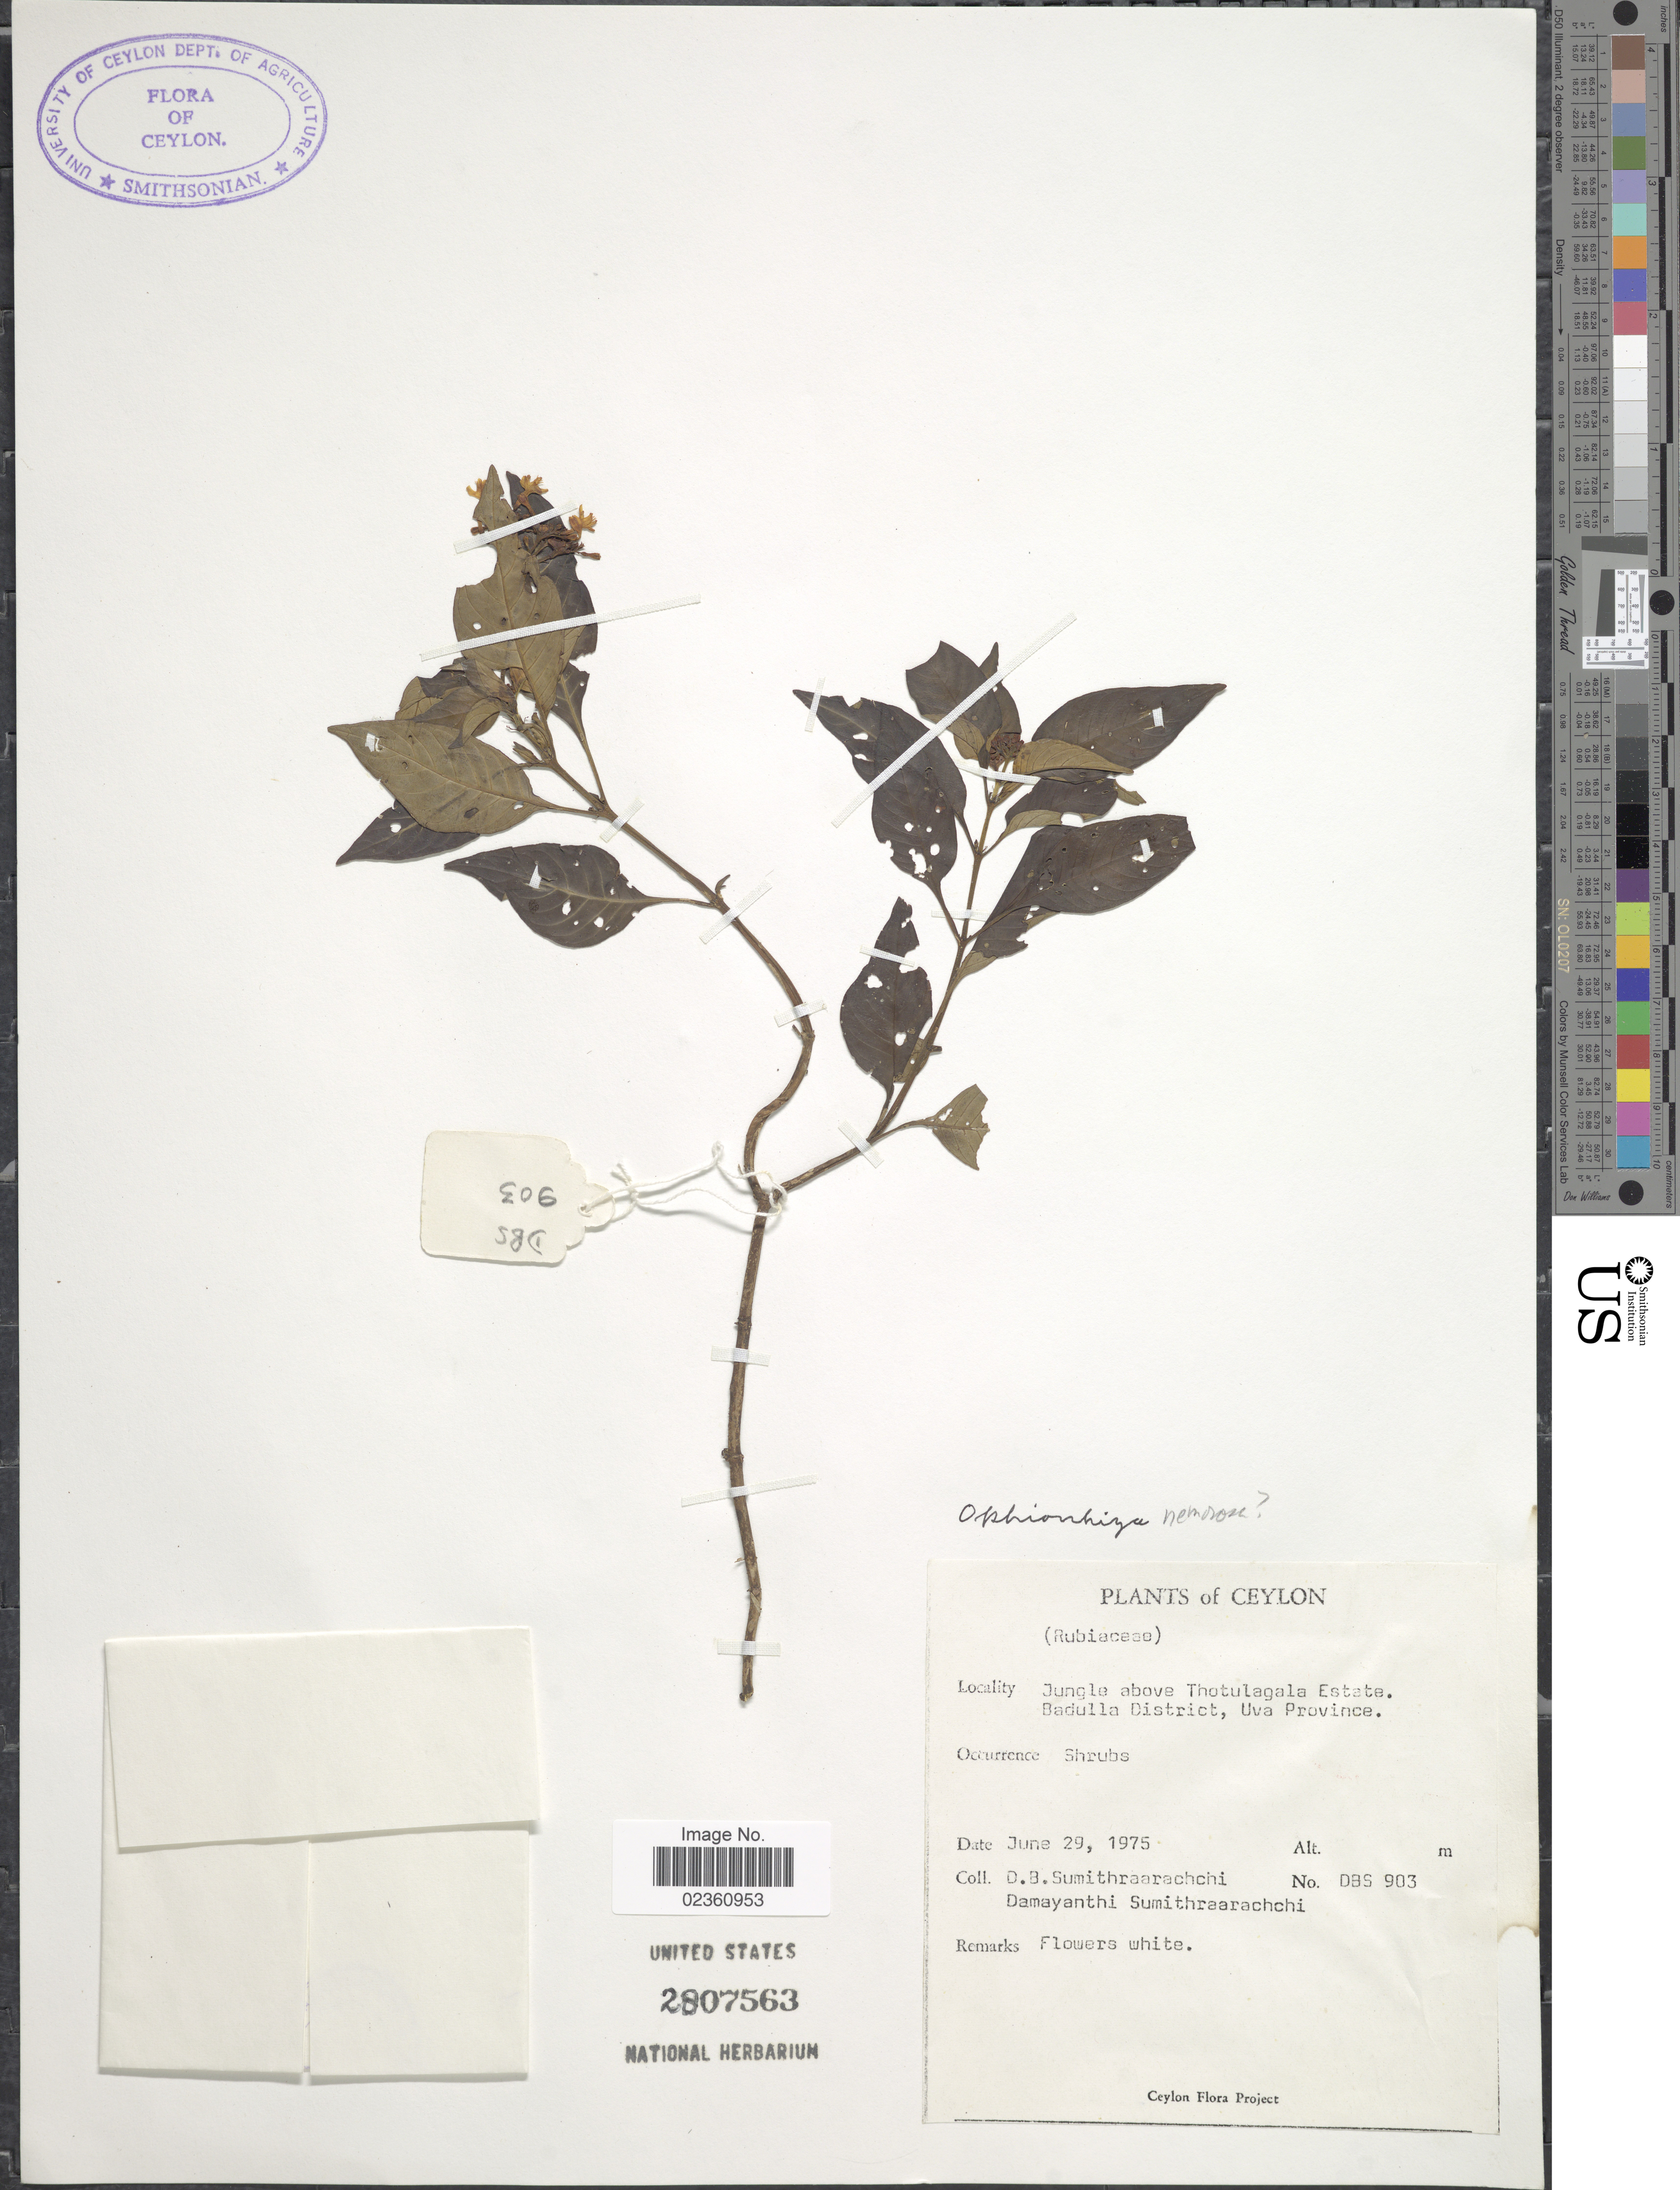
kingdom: Plantae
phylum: Tracheophyta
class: Magnoliopsida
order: Gentianales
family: Rubiaceae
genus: Ophiorrhiza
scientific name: Ophiorrhiza nemorosa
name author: Thwaites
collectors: D. B. Sumithraarachchi & D. Sumithraarachchi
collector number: DBS 903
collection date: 1975-06-29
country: Sri Lanka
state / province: Uva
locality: Ceylon, Jungle above Thotulagala Estate. Badulla District, Shrubs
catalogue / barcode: US 2807563